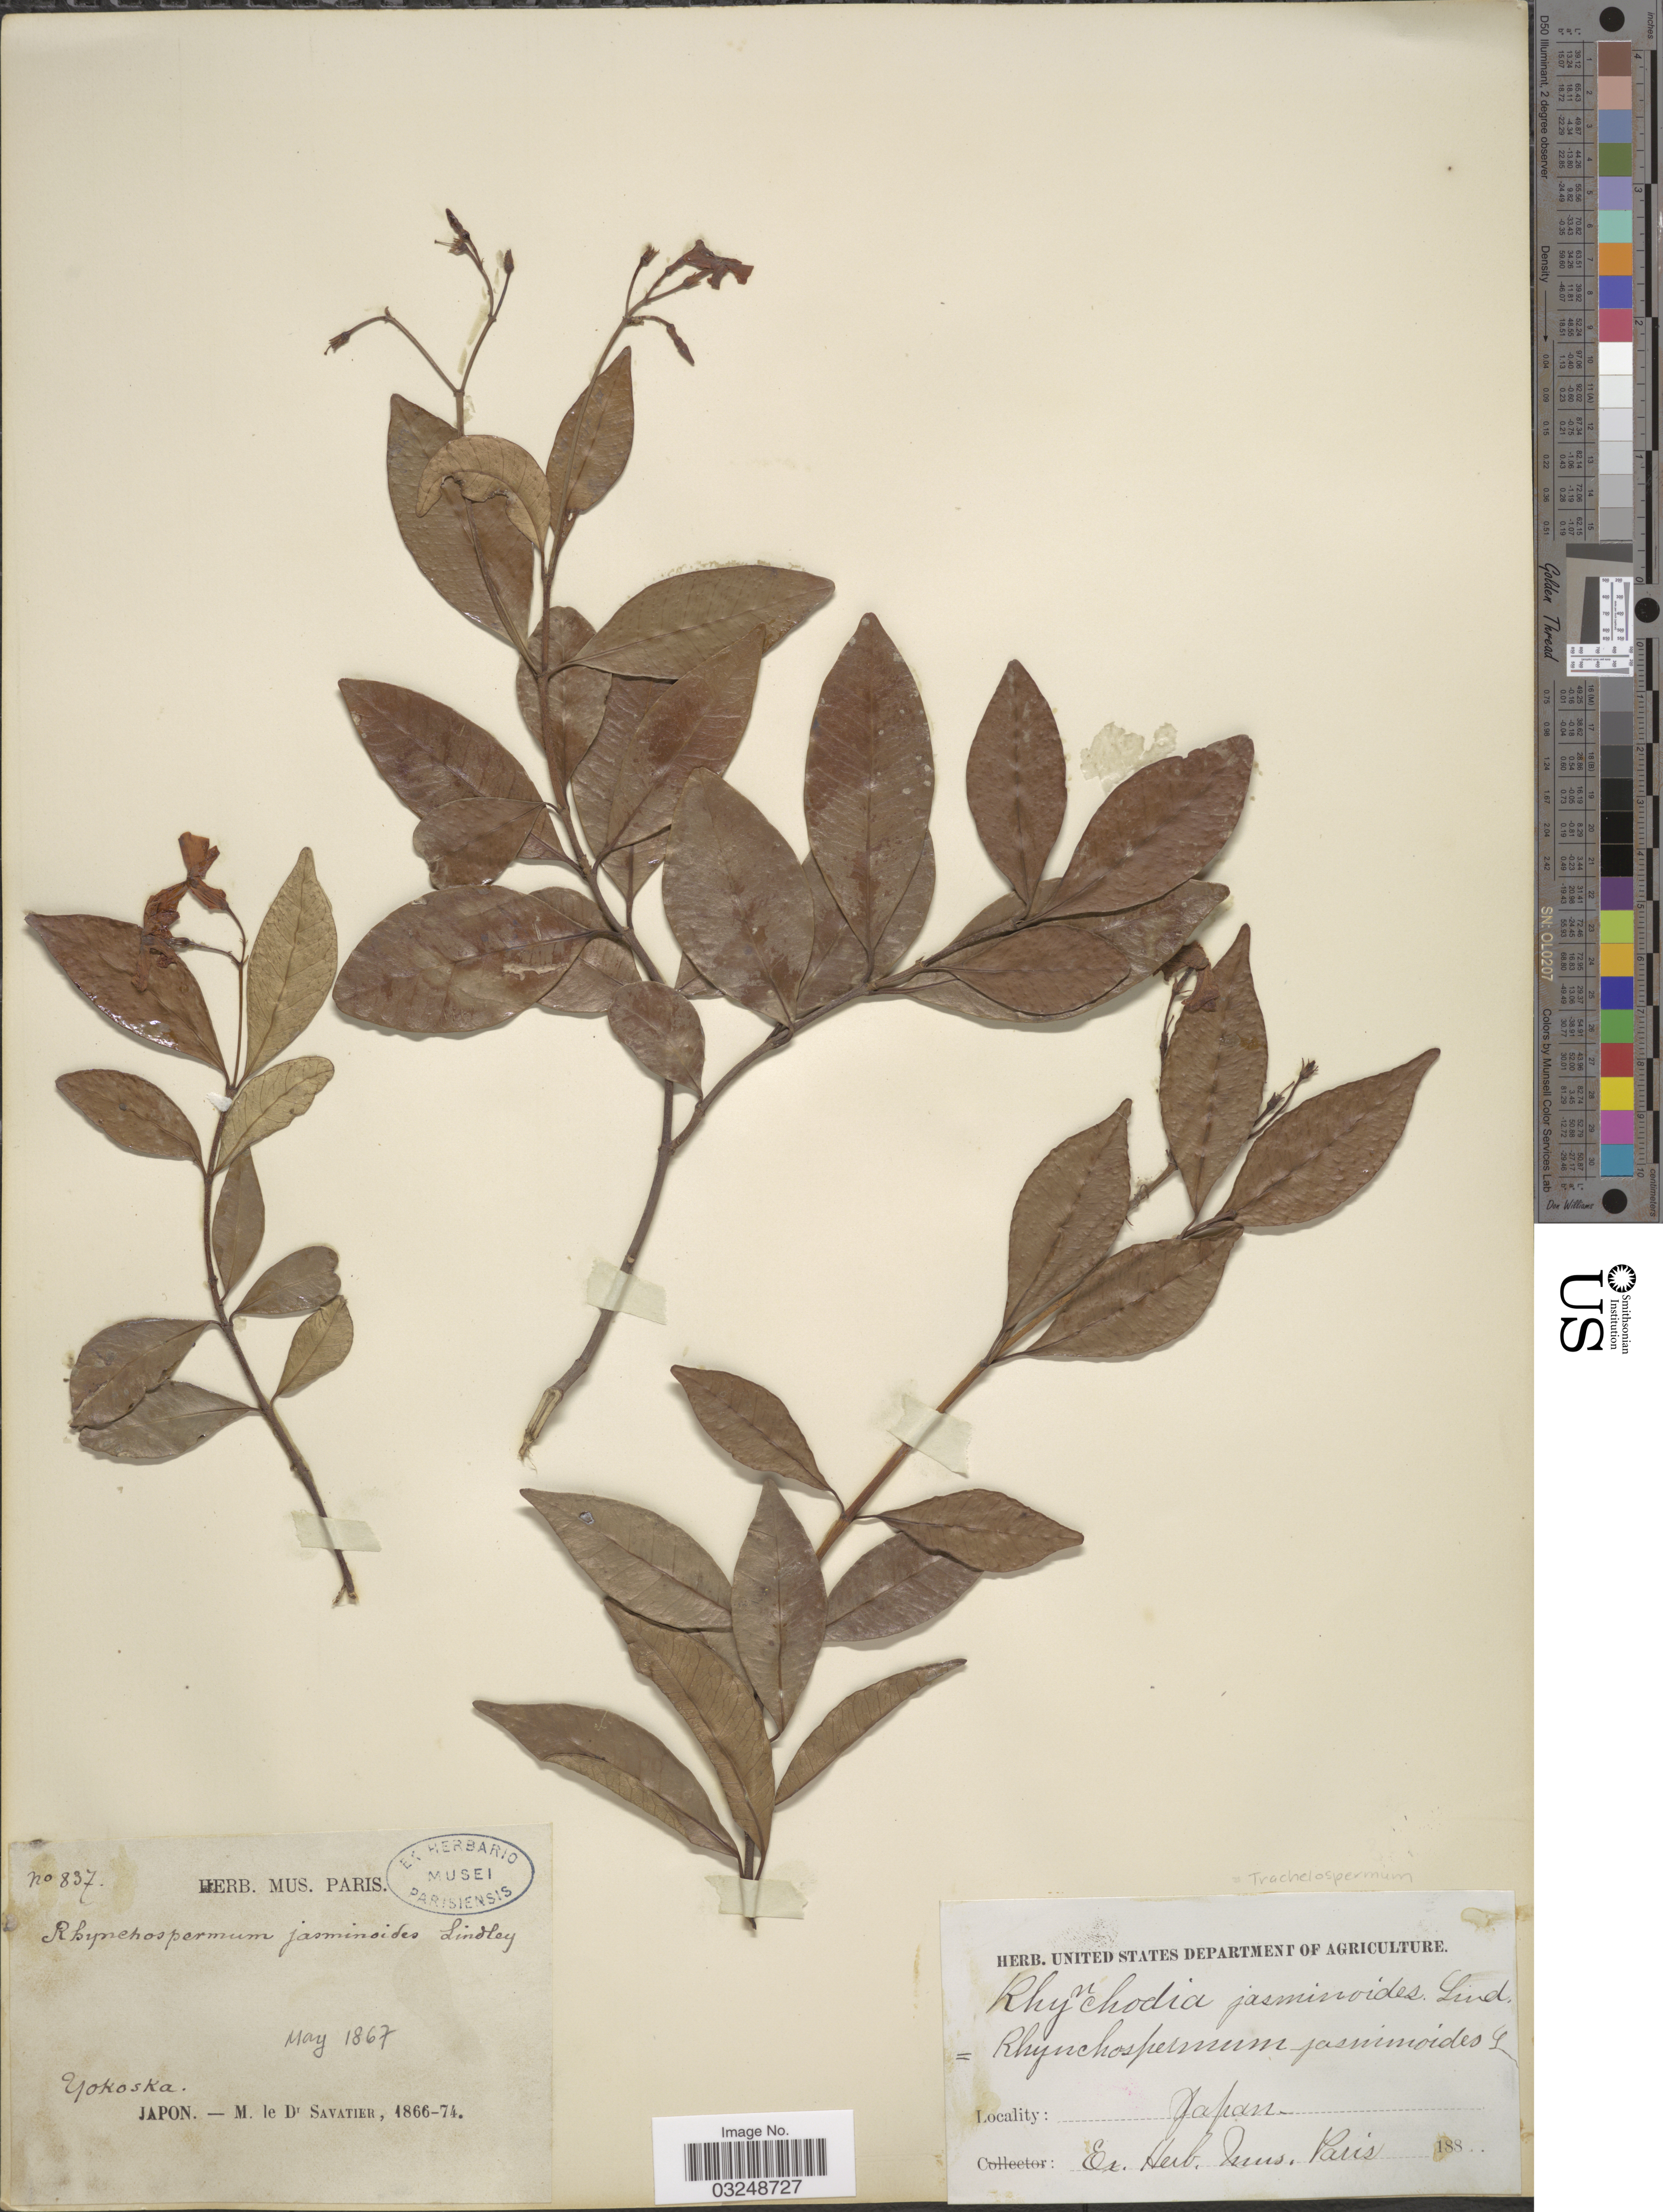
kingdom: Plantae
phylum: Tracheophyta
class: Magnoliopsida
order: Gentianales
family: Apocynaceae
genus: Trachelospermum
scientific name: Trachelospermum jasminoides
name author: (Lindl.) Lem.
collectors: Savatier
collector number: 837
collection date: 1867-05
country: Japan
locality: Yokoska.